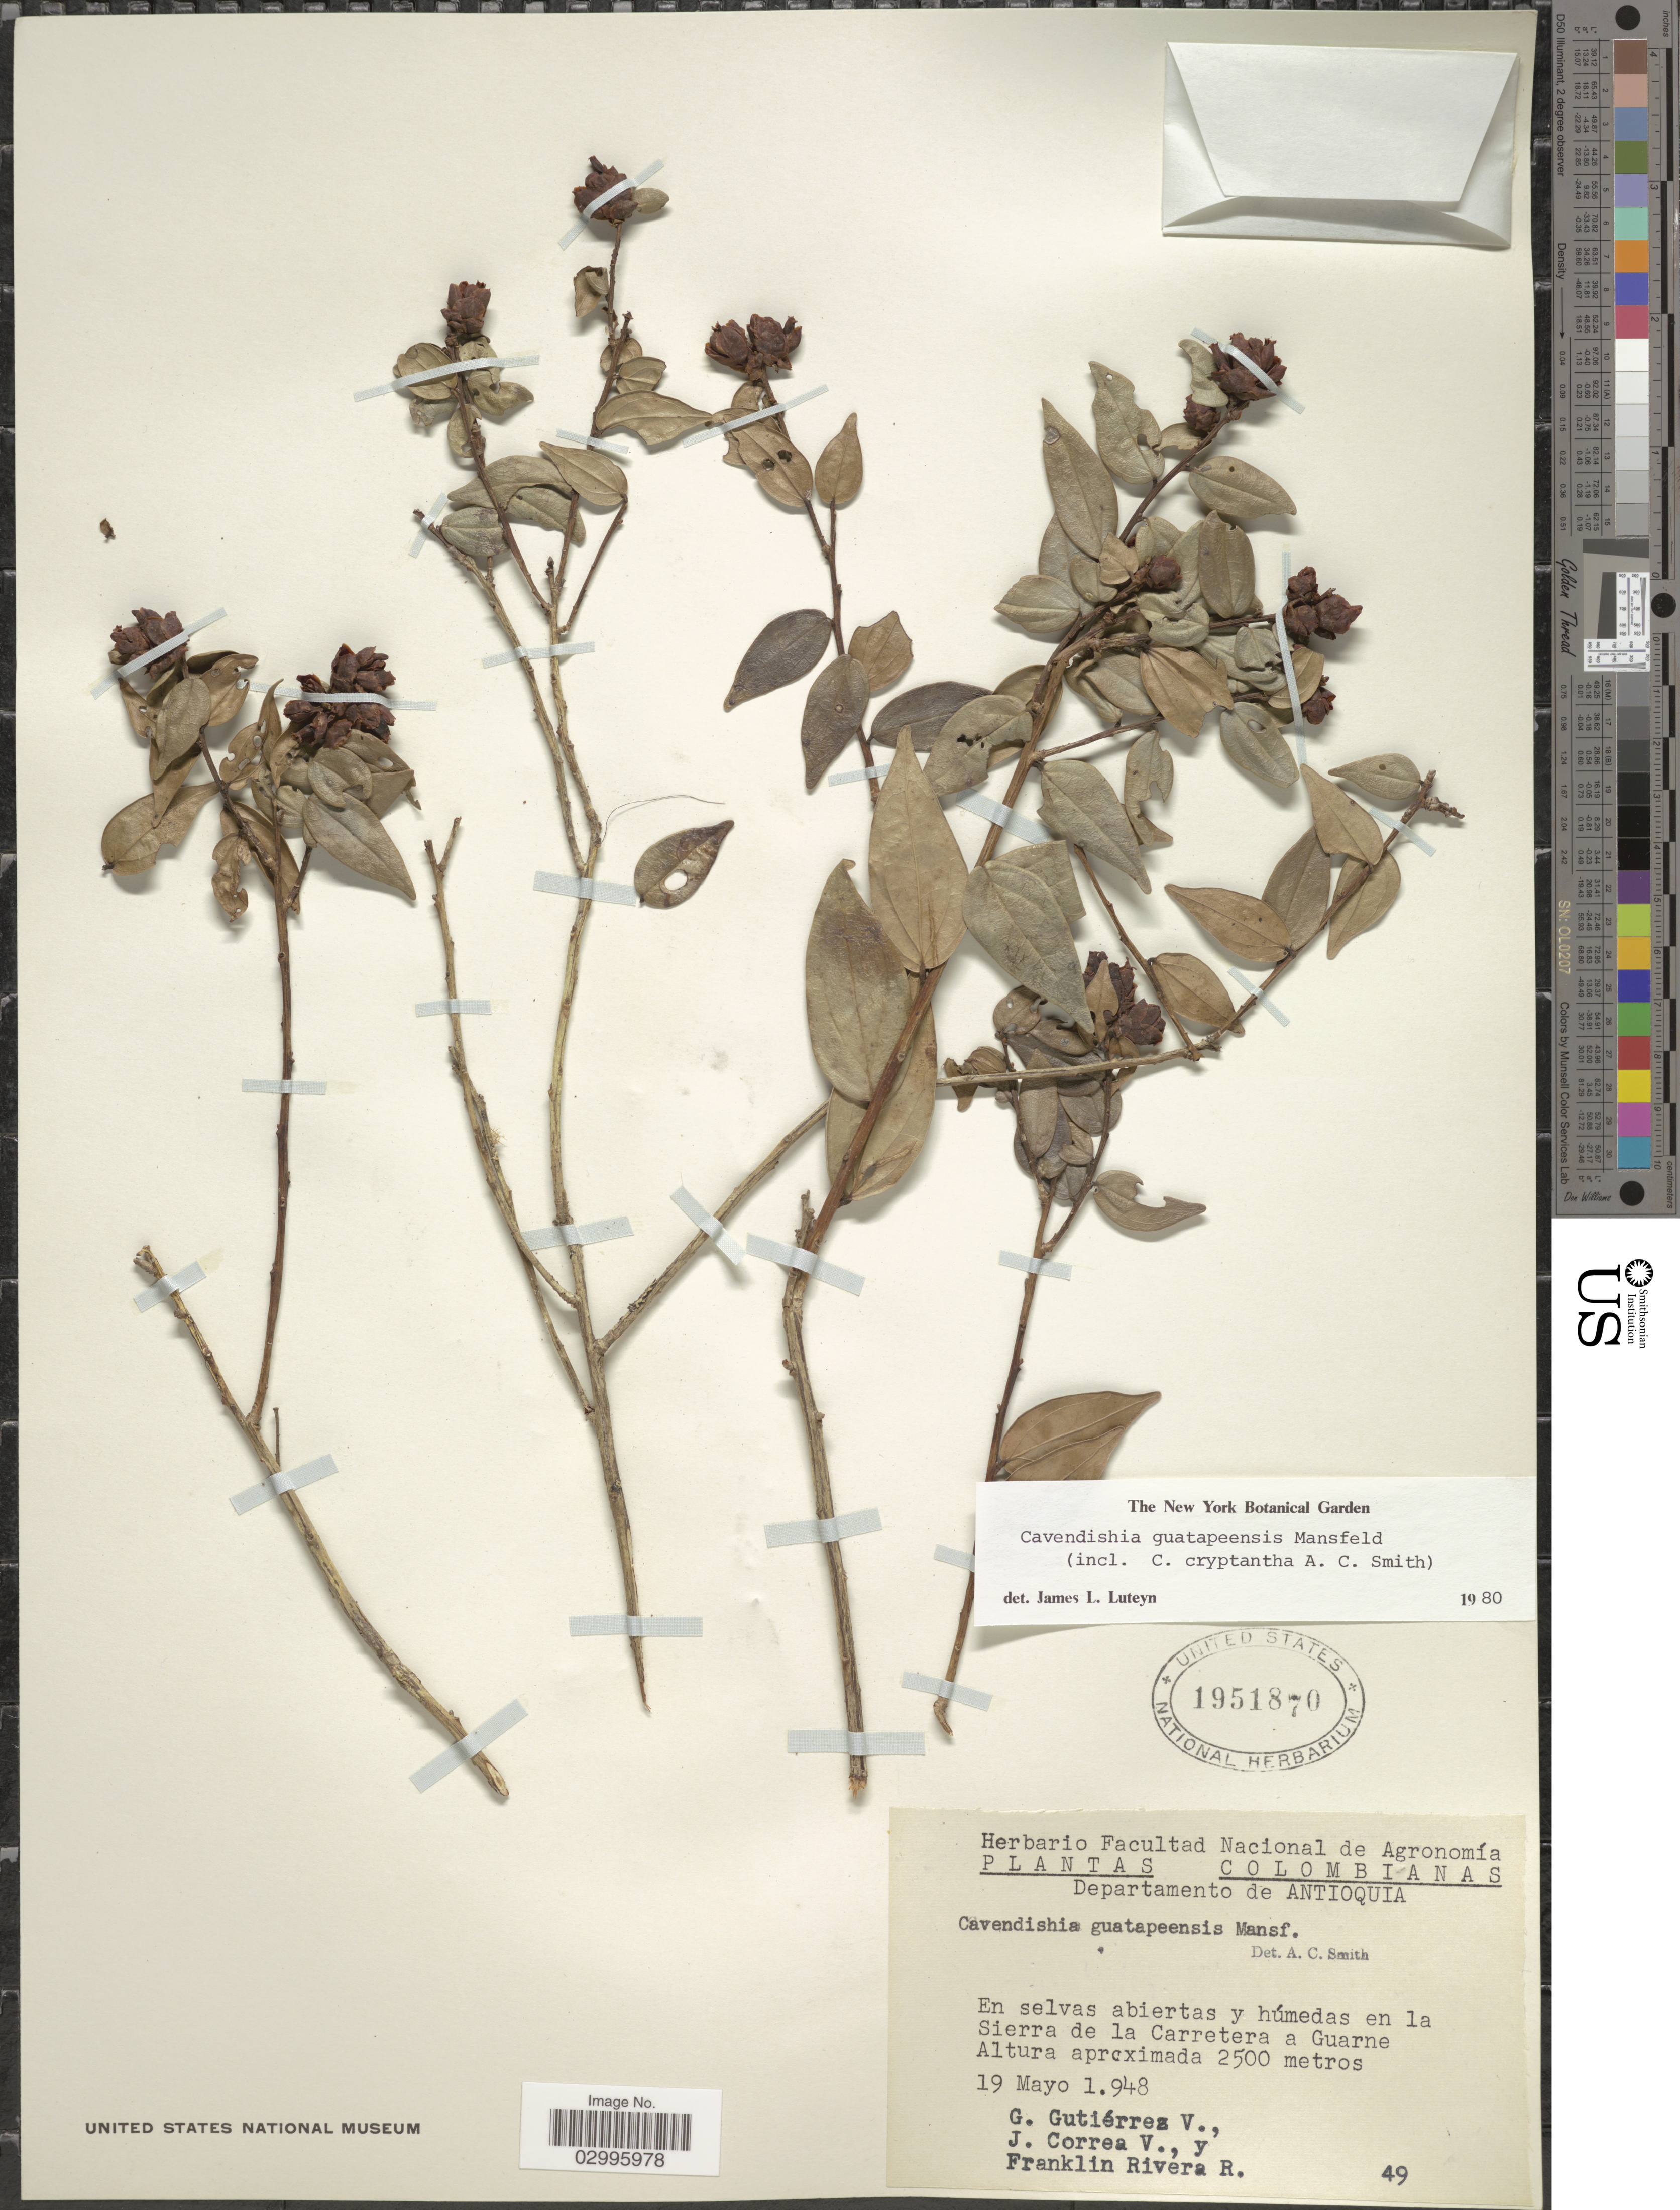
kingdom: Plantae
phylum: Tracheophyta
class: Magnoliopsida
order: Ericales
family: Ericaceae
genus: Cavendishia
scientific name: Cavendishia guatapeensis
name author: Mansf.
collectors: G. Gutiérrez V., J. Correa V. & F. Rivera R.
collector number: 49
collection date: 1948-05-19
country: Colombia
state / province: Antioquia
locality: Departamento de Antioquia. En selvas abiertas y húmedas en la Sierra de la Carretera a Guarne.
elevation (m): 2500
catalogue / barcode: US 1951870